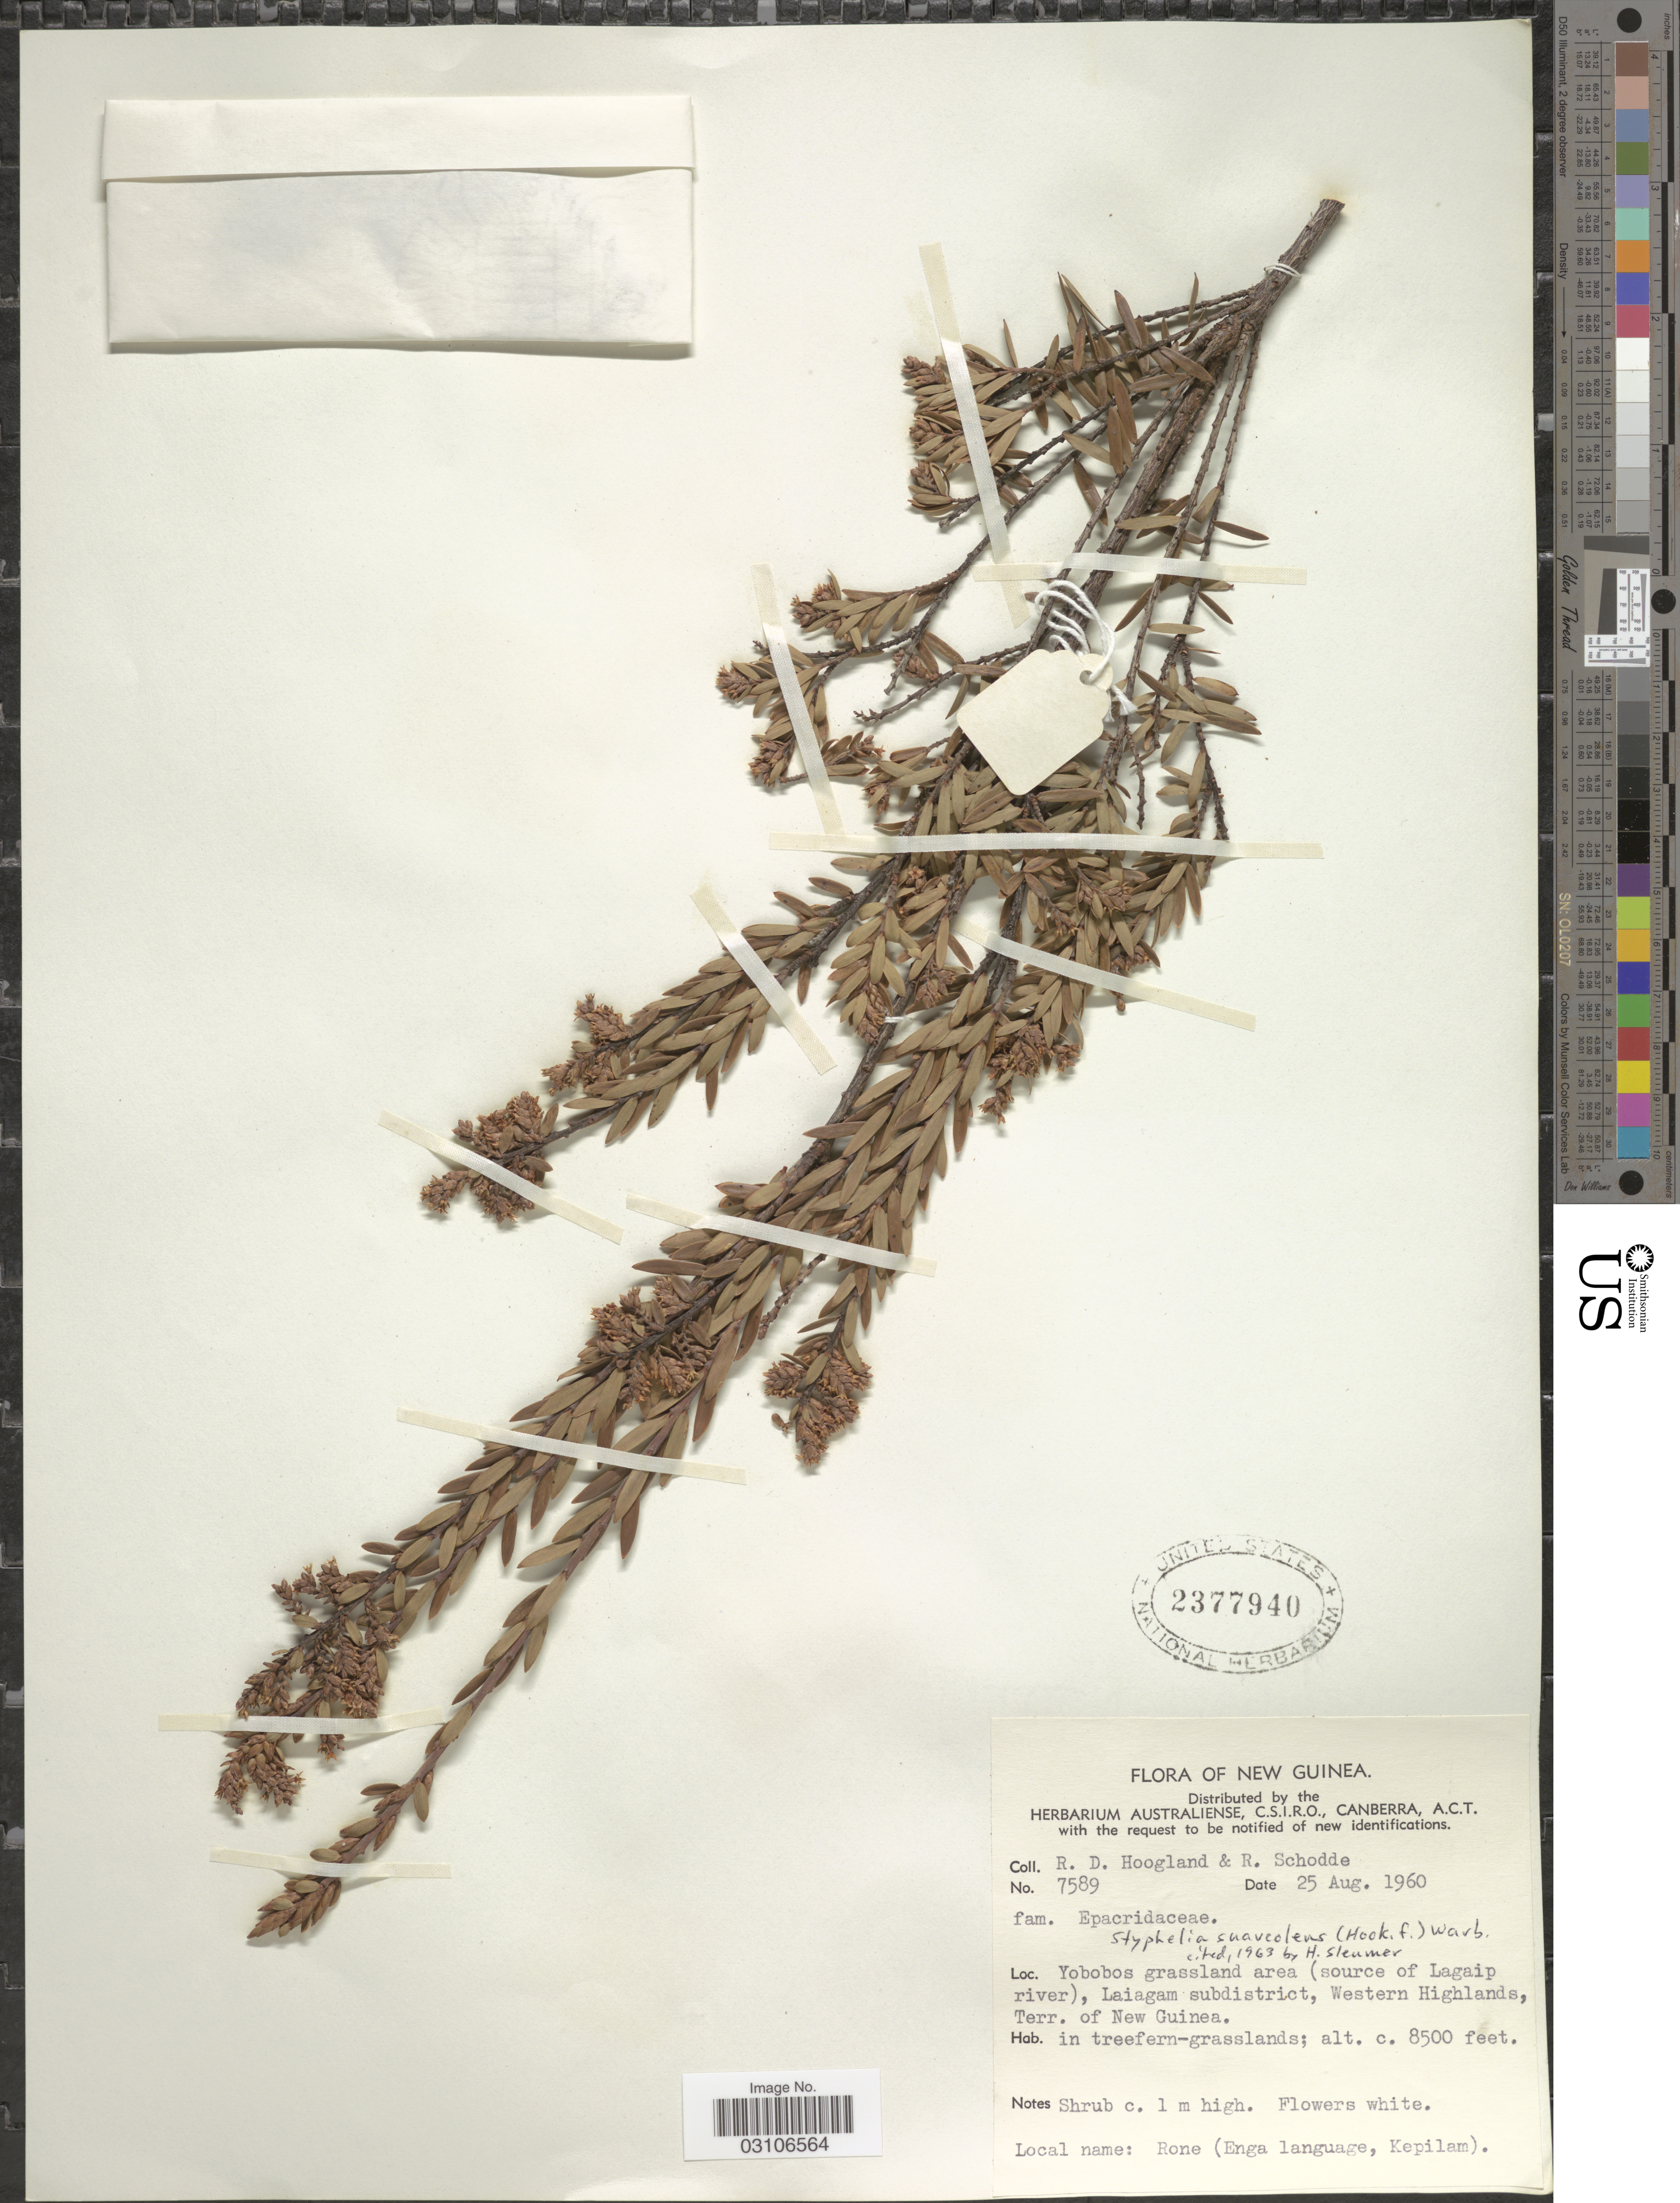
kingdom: Plantae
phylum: Tracheophyta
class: Magnoliopsida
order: Ericales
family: Ericaceae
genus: Styphelia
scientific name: Styphelia suaveolens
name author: (Hook. f.) Warb. ex P. Sarasin & Sarasin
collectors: R. D. Hoogland & R. Schodde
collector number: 7589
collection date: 1960-08-25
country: Papua New Guinea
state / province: Western Highlands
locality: New Guinea. Yobobos grassland area (source of Lagaip river), Laiagam subdistrict, Western Highlands, Terr. of New Guinea.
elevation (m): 2591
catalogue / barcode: US 2377940